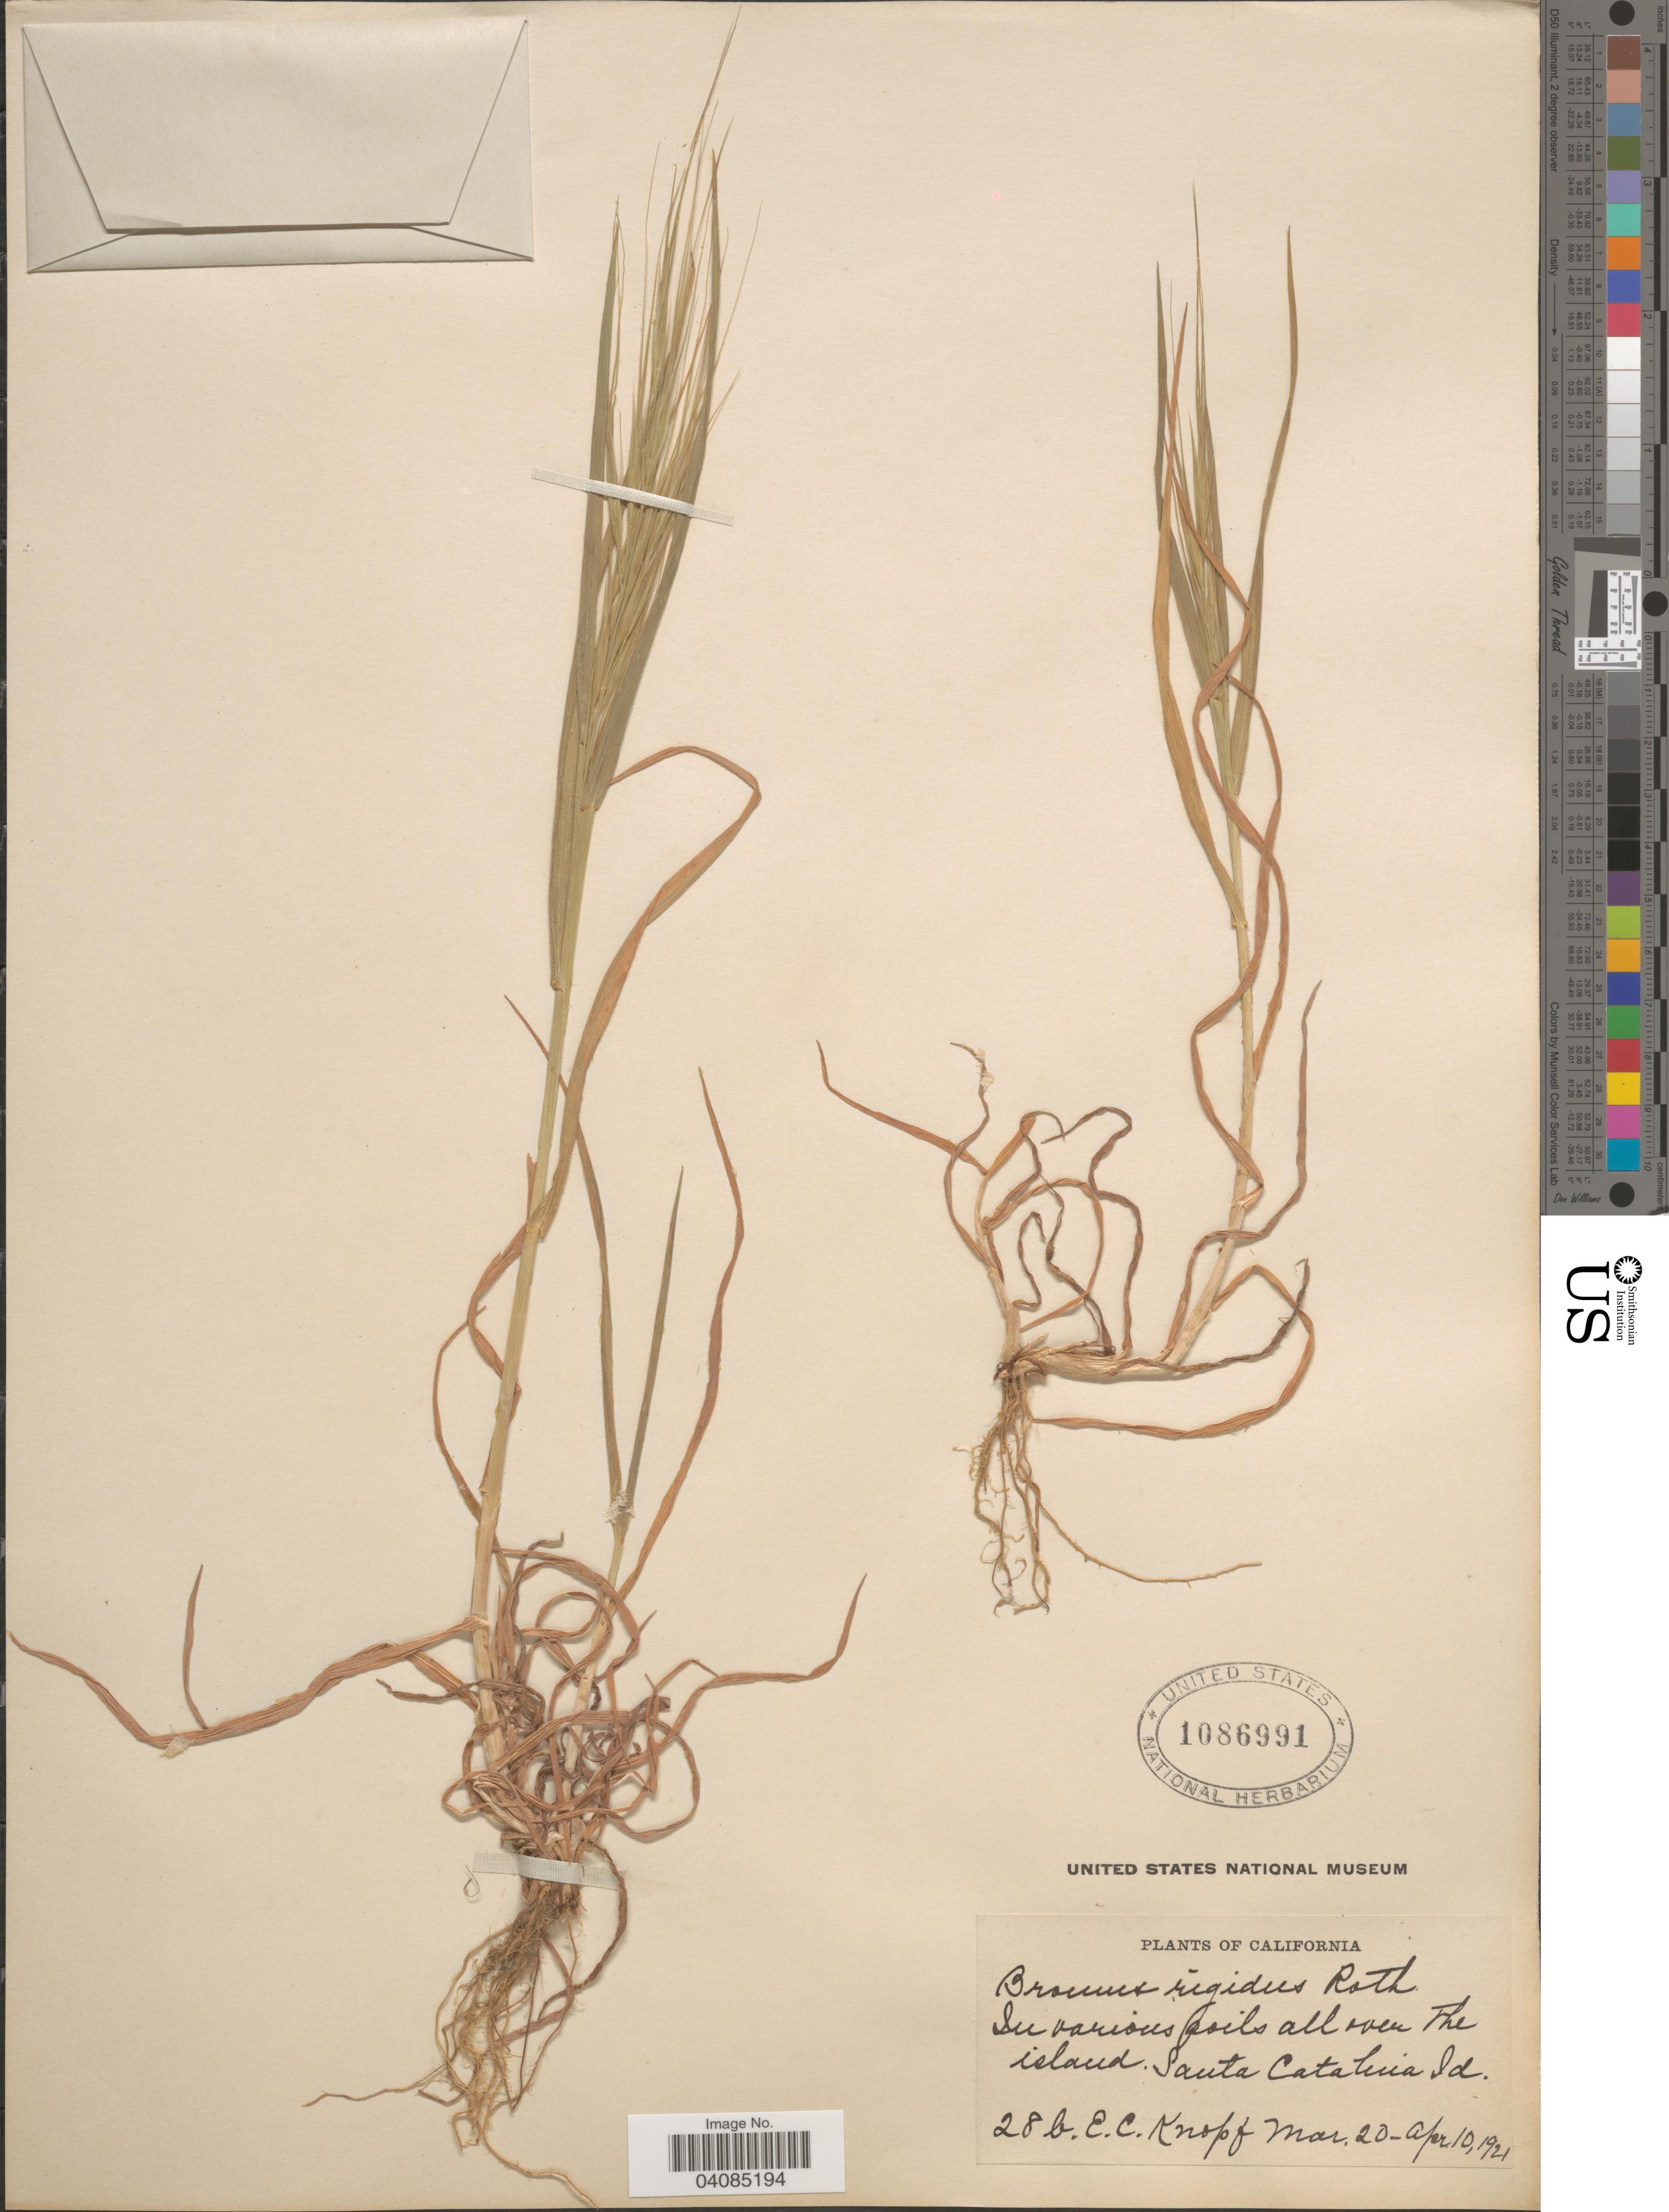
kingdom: Plantae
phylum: Tracheophyta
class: Liliopsida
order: Poales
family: Poaceae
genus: Bromus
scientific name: Bromus rigidus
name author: Roth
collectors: E. Knopf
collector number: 28b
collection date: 1921-03-20/1921-04-10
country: United States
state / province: California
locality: In various soils all over the island. Santa Catalina Id.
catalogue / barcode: US 1086991